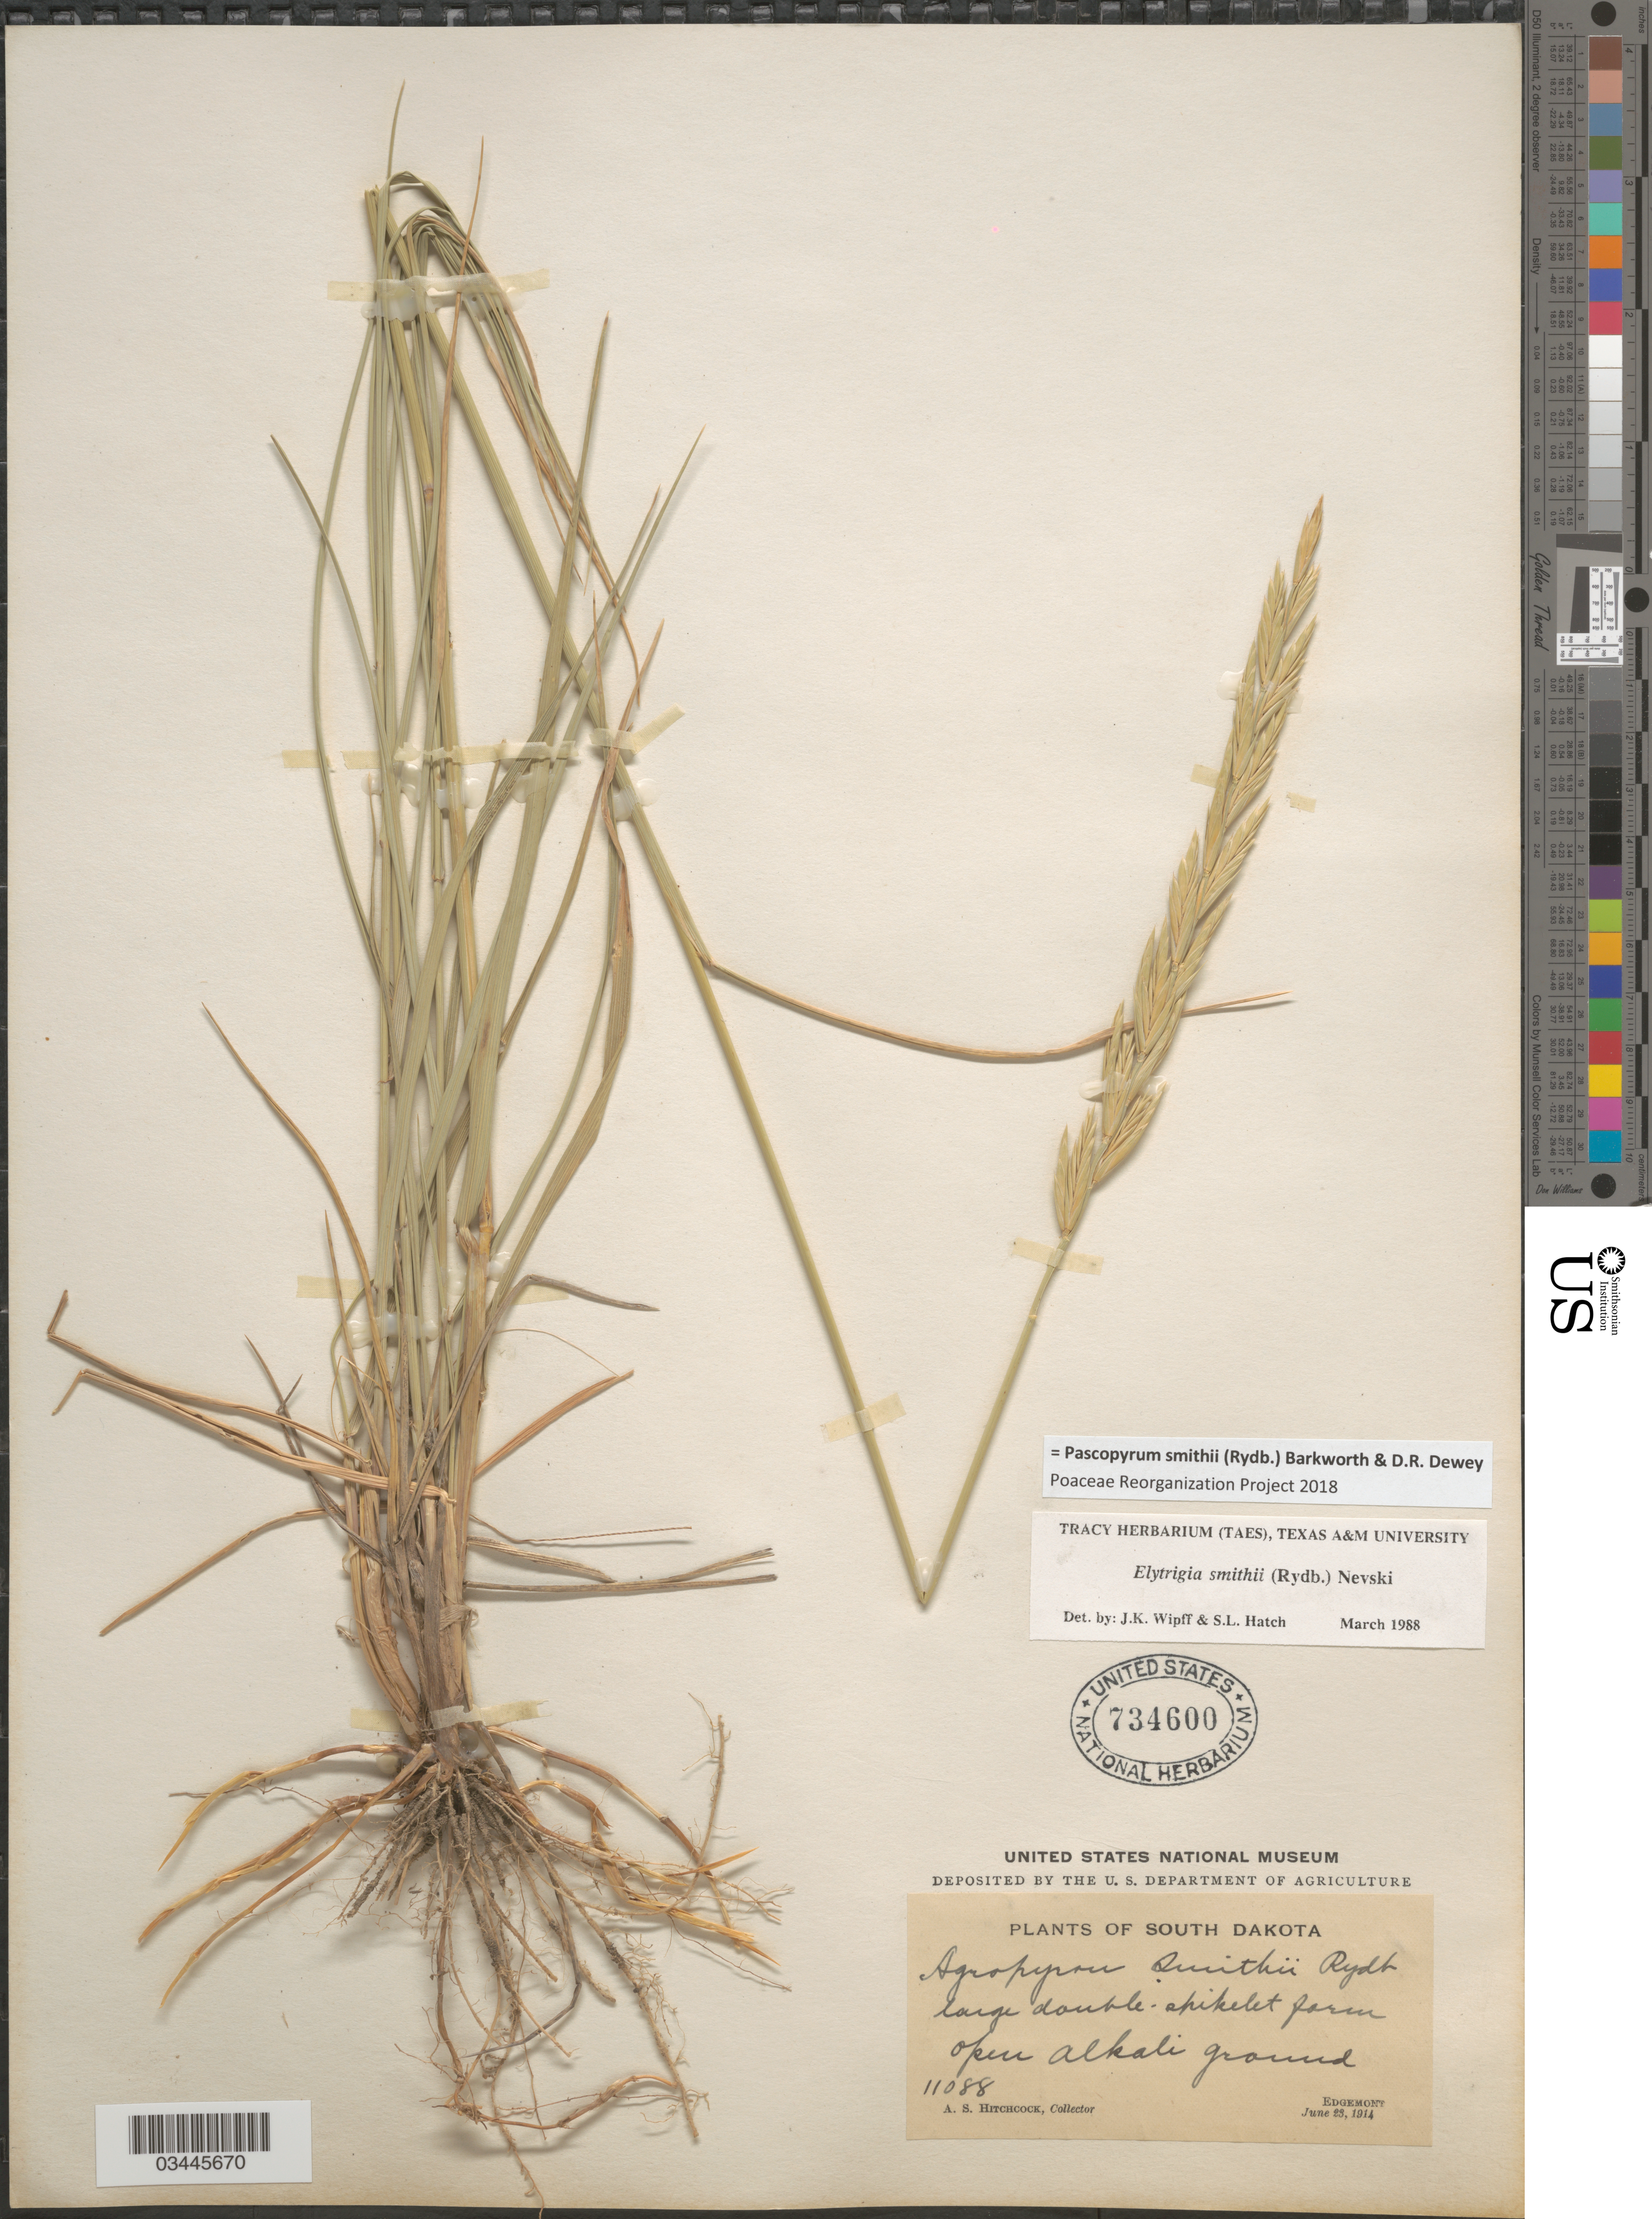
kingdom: Plantae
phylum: Tracheophyta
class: Liliopsida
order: Poales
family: Poaceae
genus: Pascopyrum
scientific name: Pascopyrum smithii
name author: (Rydb.) Barkworth & Dewey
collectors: A. S. Hitchcock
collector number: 11088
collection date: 1914-06-23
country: United States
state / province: South Dakota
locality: Edgemont.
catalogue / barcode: US 734600